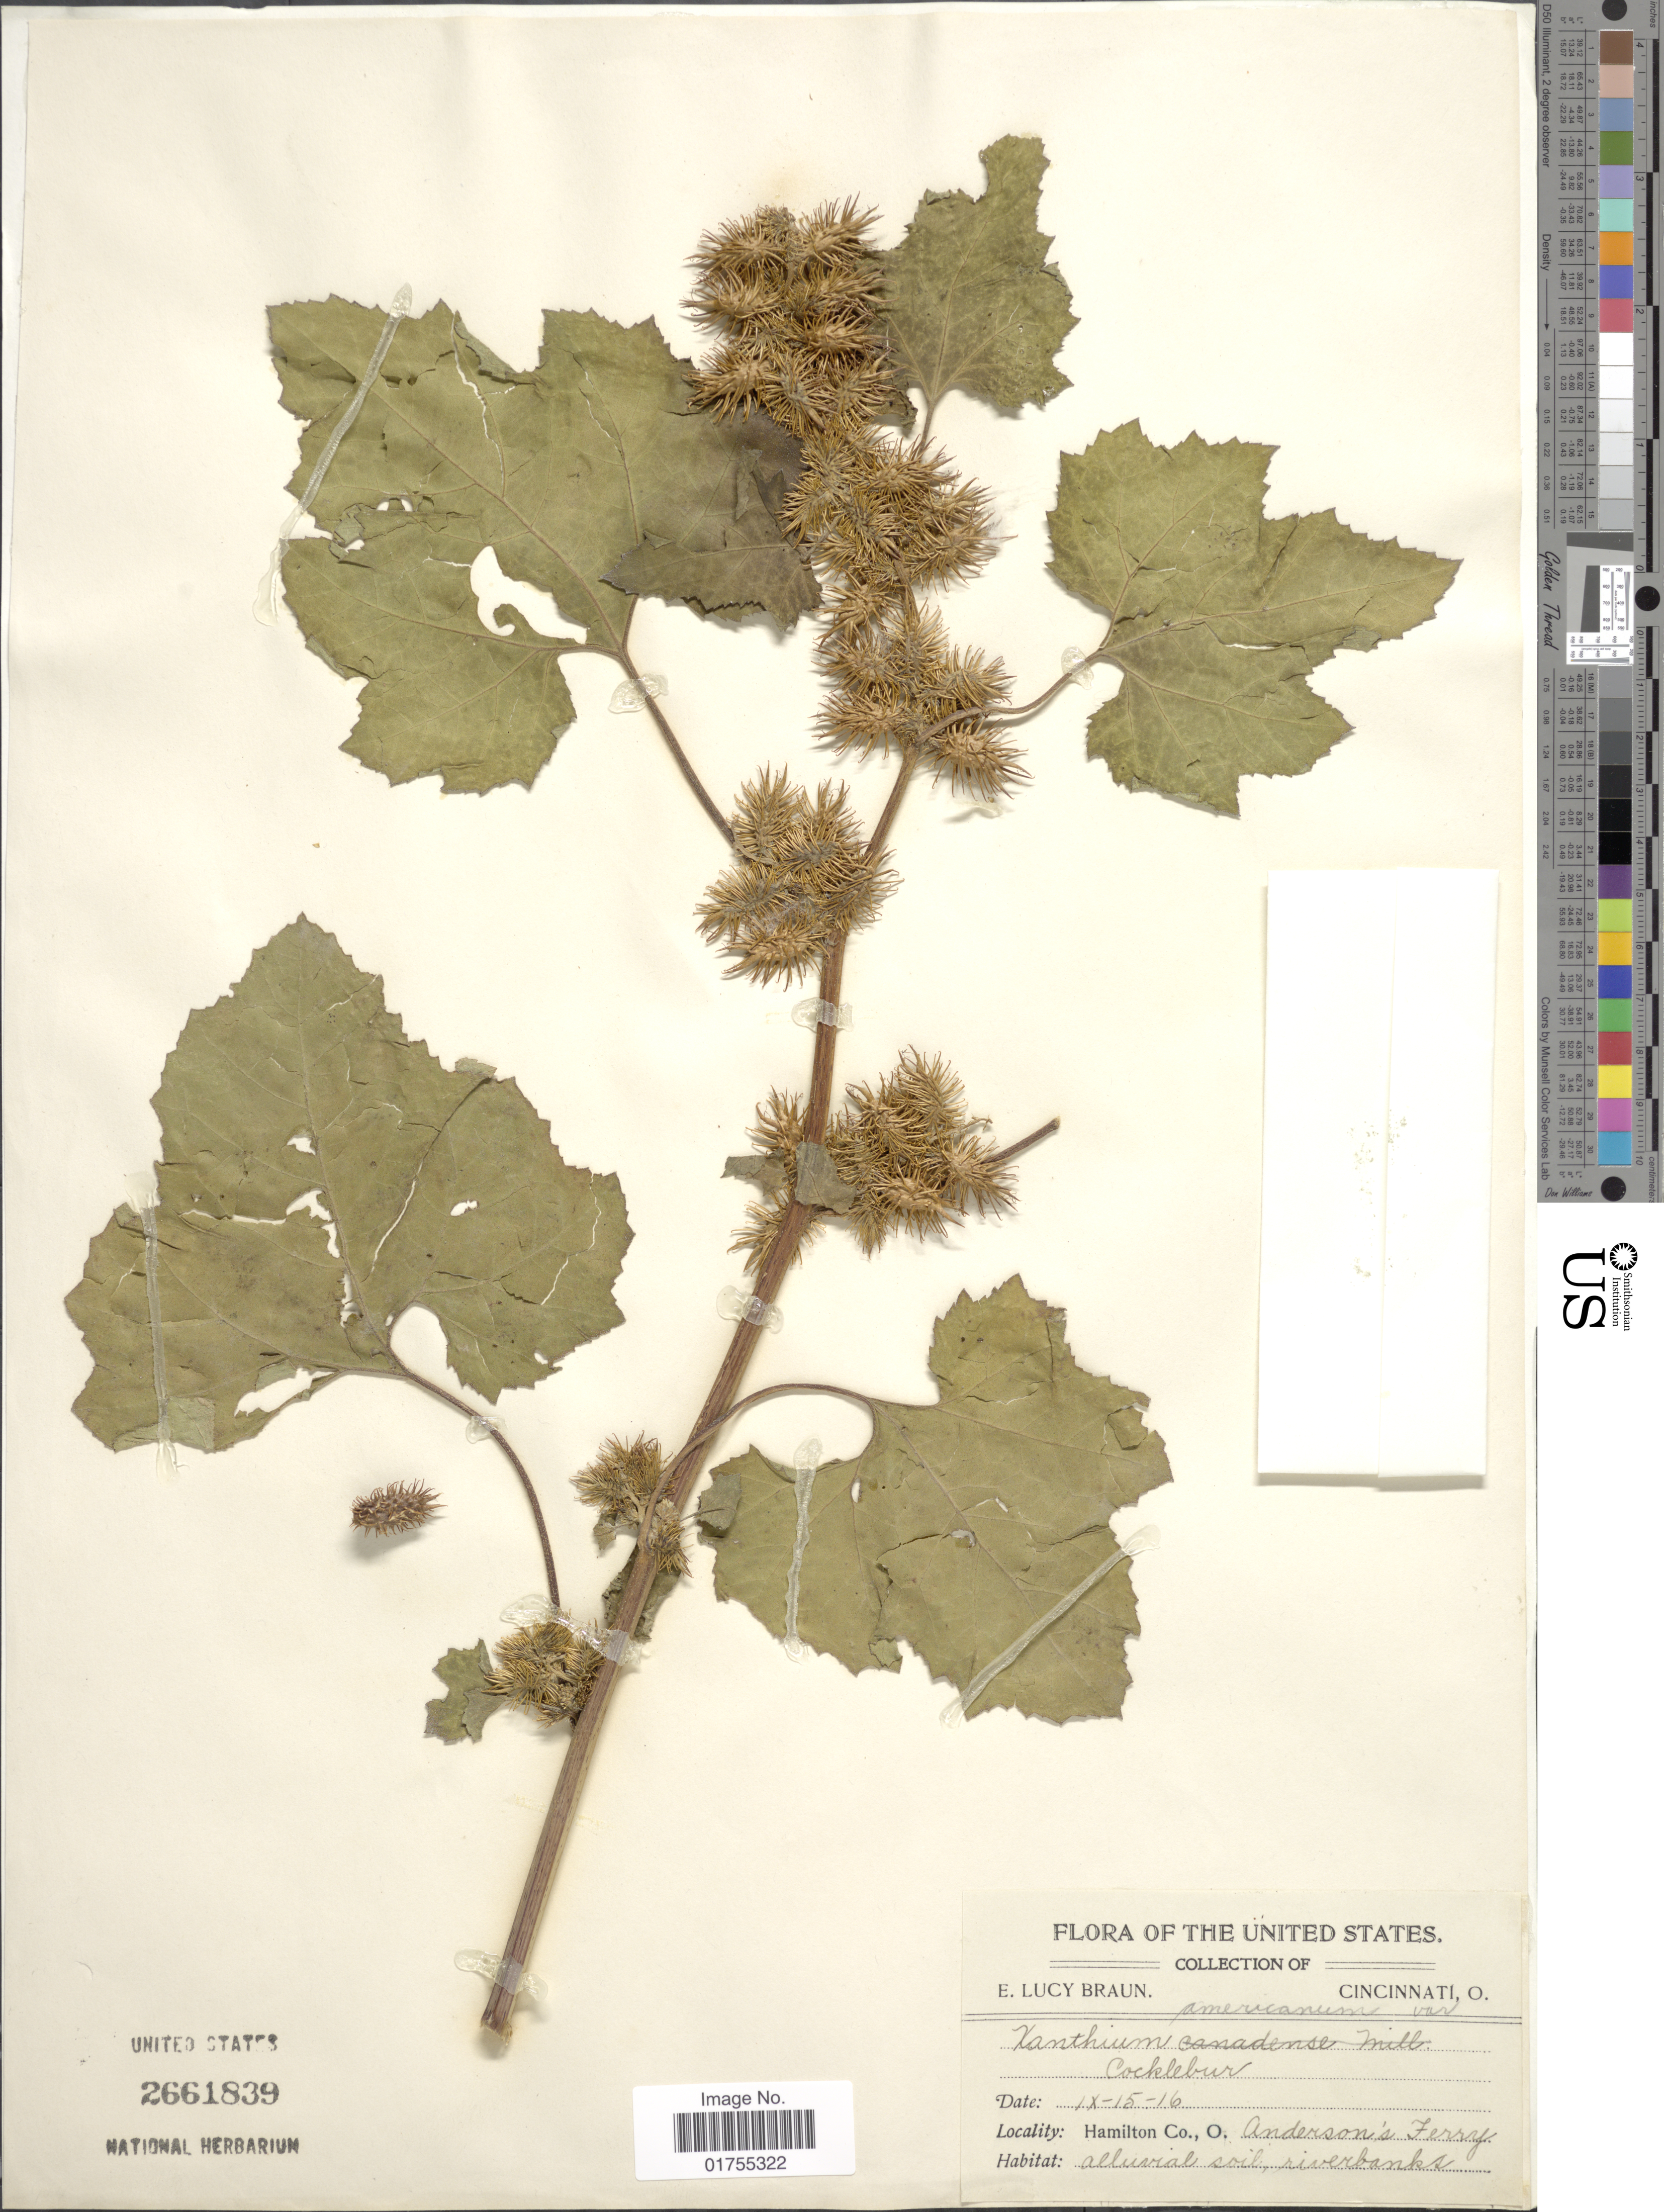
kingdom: Plantae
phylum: Tracheophyta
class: Magnoliopsida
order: Asterales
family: Asteraceae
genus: Xanthium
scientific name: Xanthium strumarium var. glabratum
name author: Mill.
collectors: E. L. Braun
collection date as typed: Transcribed d/m/y: 15/9/16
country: United States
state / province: Ohio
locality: Hamilton Co., O., Anderson's Ferry alluvial soil, riverbank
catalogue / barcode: US 2661839